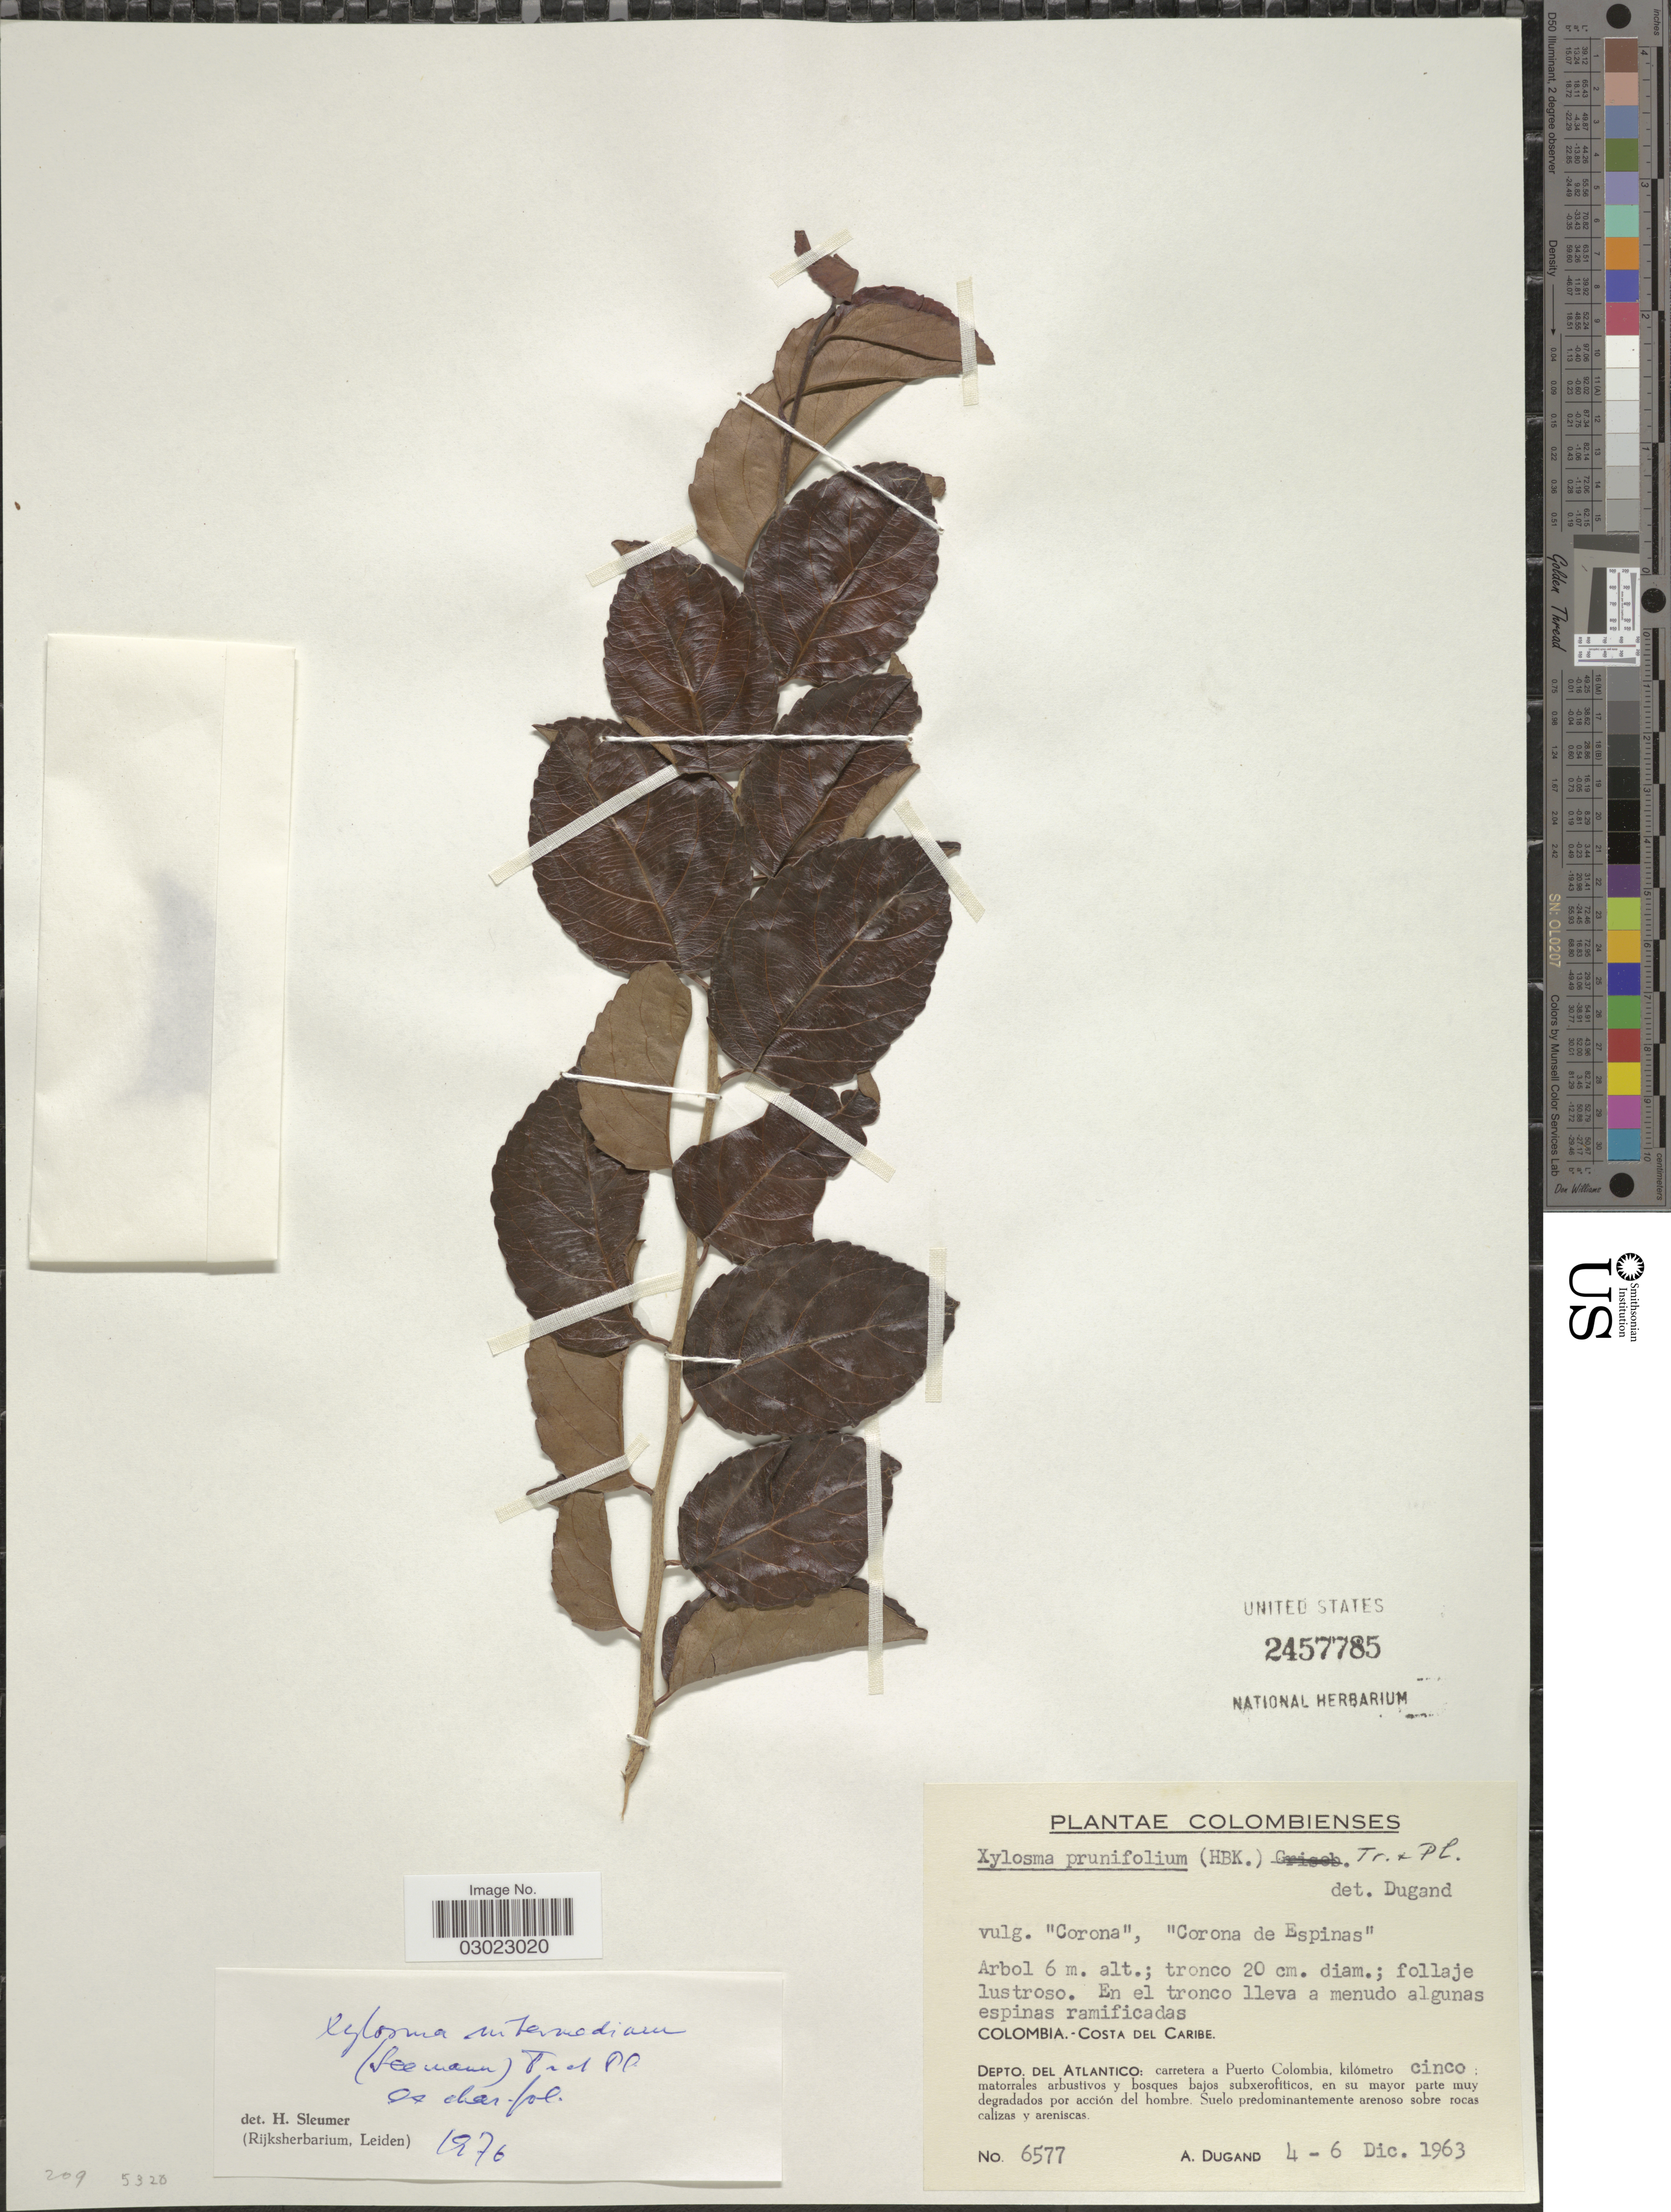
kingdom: Plantae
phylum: Tracheophyta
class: Magnoliopsida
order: Malpighiales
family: Salicaceae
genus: Xylosma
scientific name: Xylosma prunifolia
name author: (Kunth) Triana & Planch.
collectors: A. Dugand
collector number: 6577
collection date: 1963-12-04/1963-12-06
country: Colombia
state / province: Atlántico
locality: Costa del Caribe. Depto. del Atlantico: carretera a Puerto Colombia, kilómetro cinco.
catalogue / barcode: US 2457785